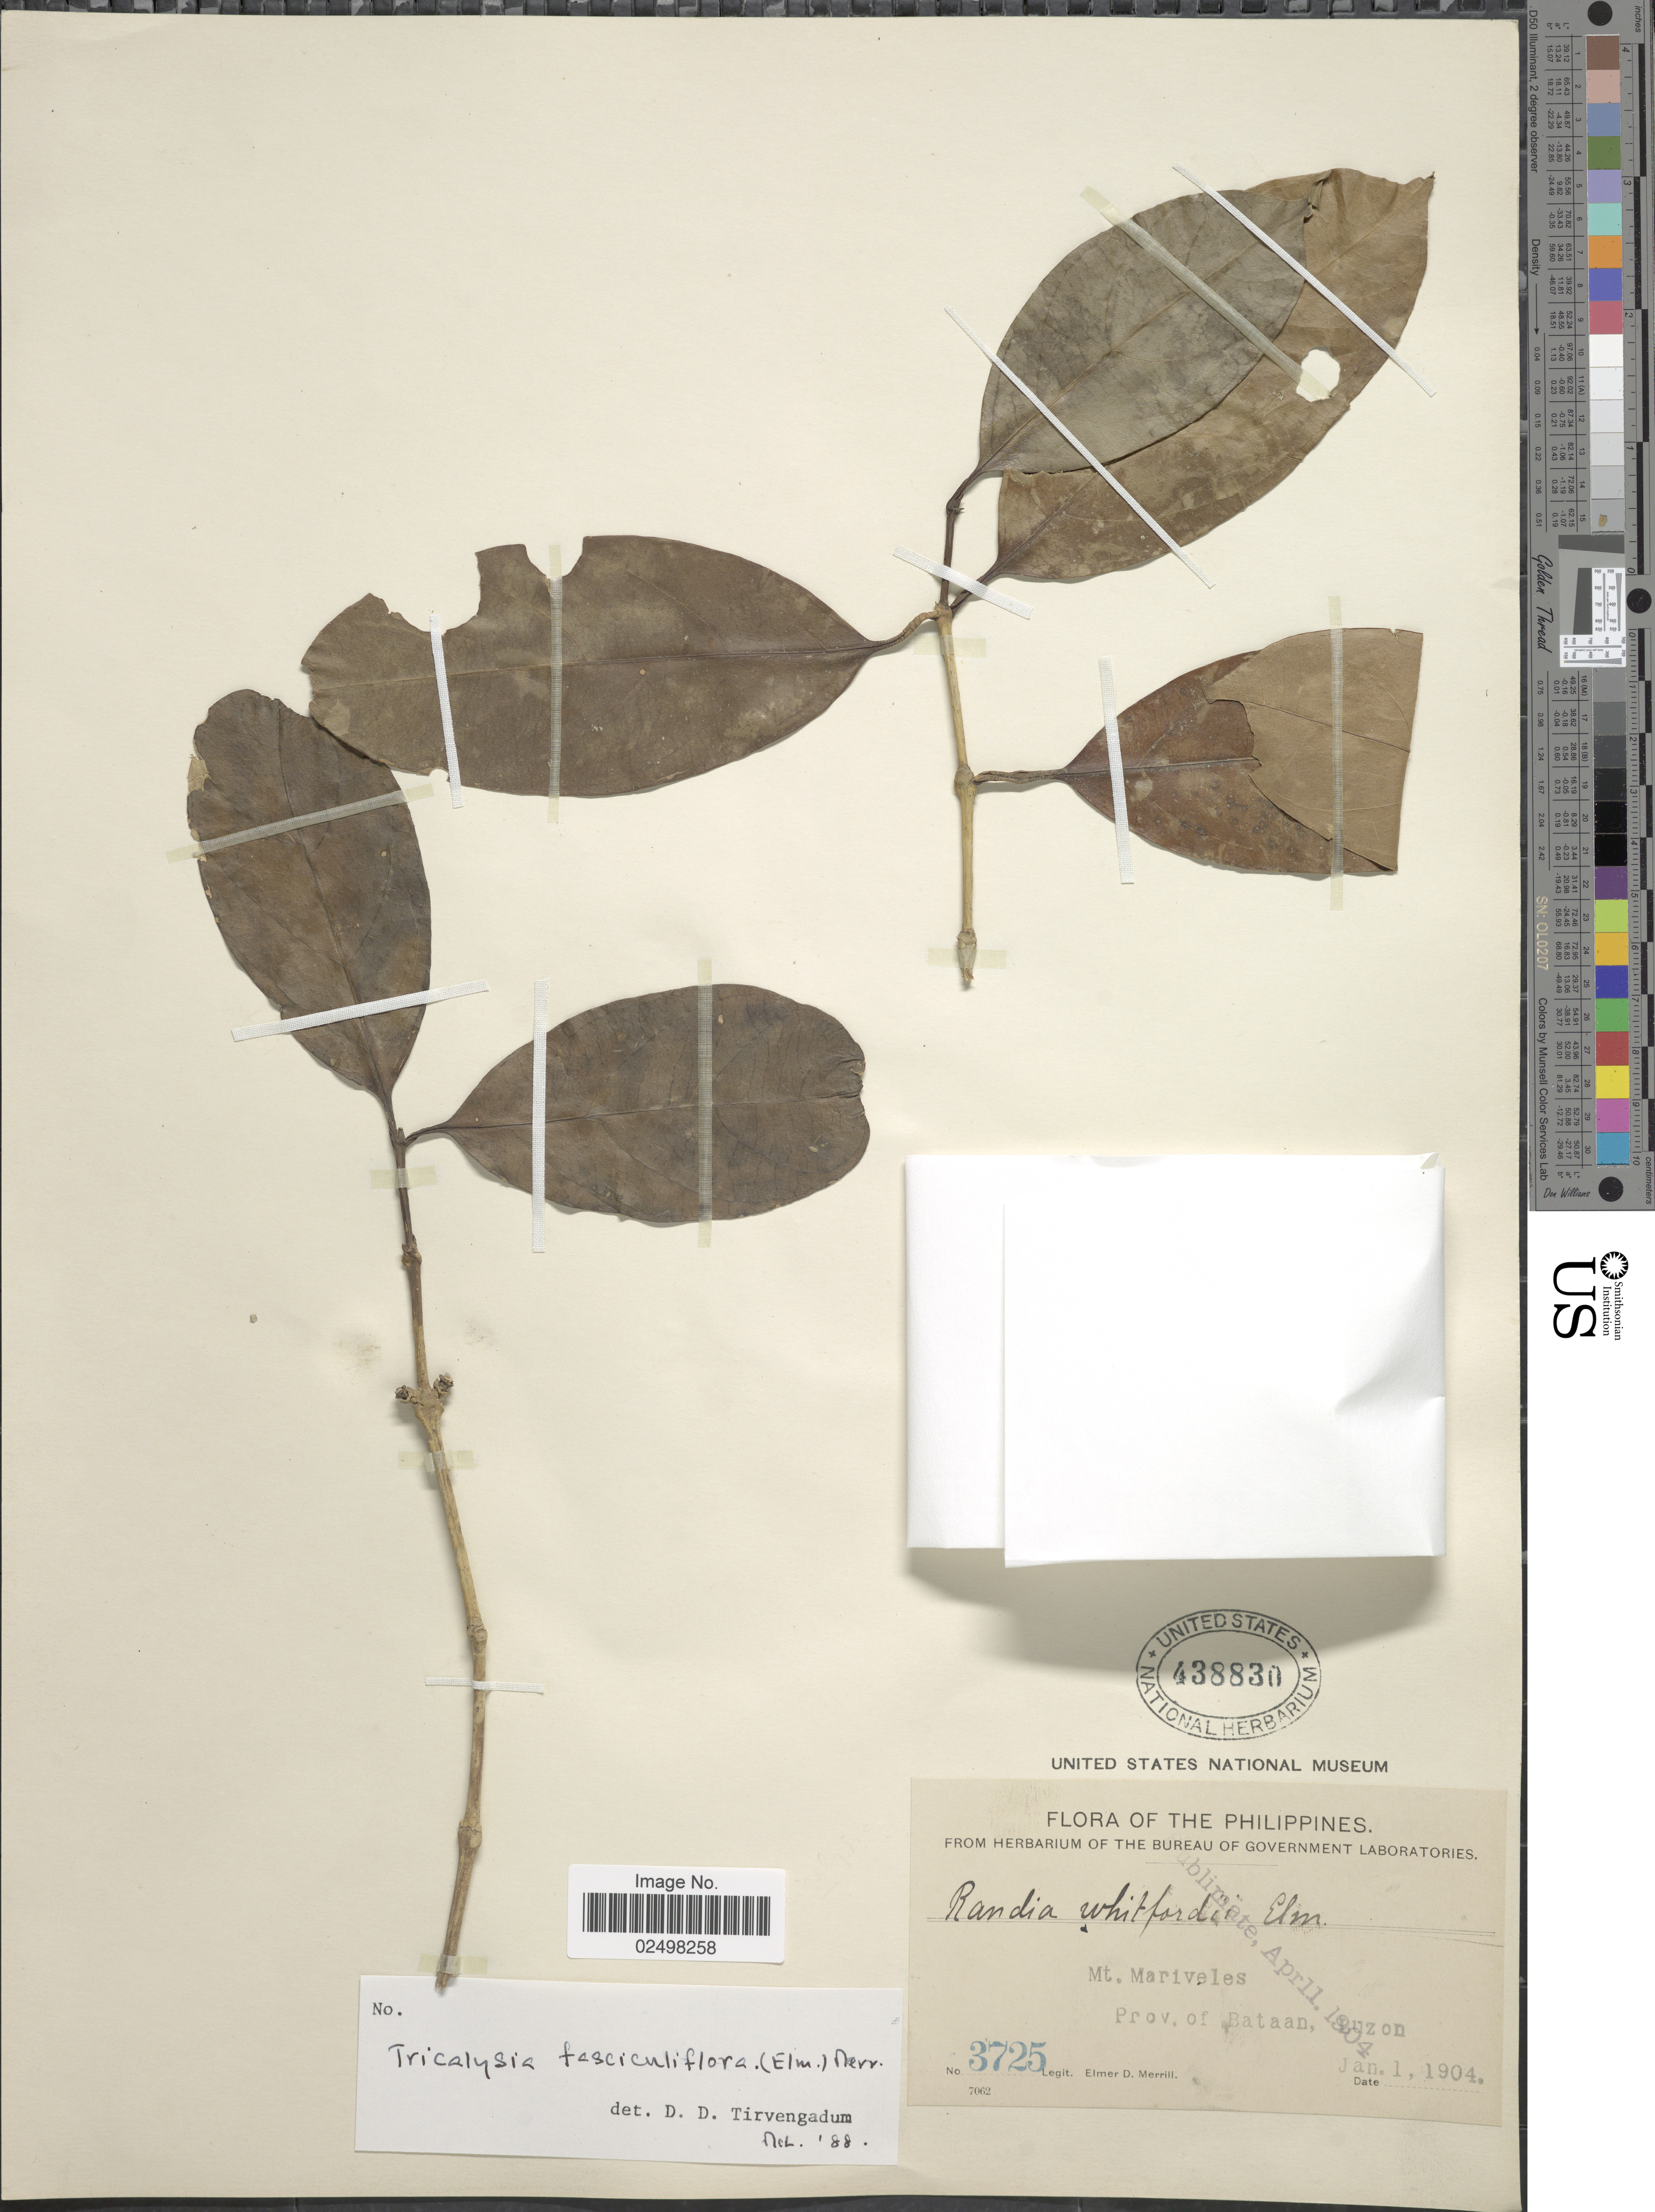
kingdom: Plantae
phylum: Tracheophyta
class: Magnoliopsida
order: Gentianales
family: Rubiaceae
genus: Tricalysia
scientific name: Tricalysia fasciculiflora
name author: (Elmer) Merr.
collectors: E. D. Merrill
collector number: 3825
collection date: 1904-01-01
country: Philippines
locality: Mt. Mariveles Prov. of Bataan, Luzon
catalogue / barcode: US 438830